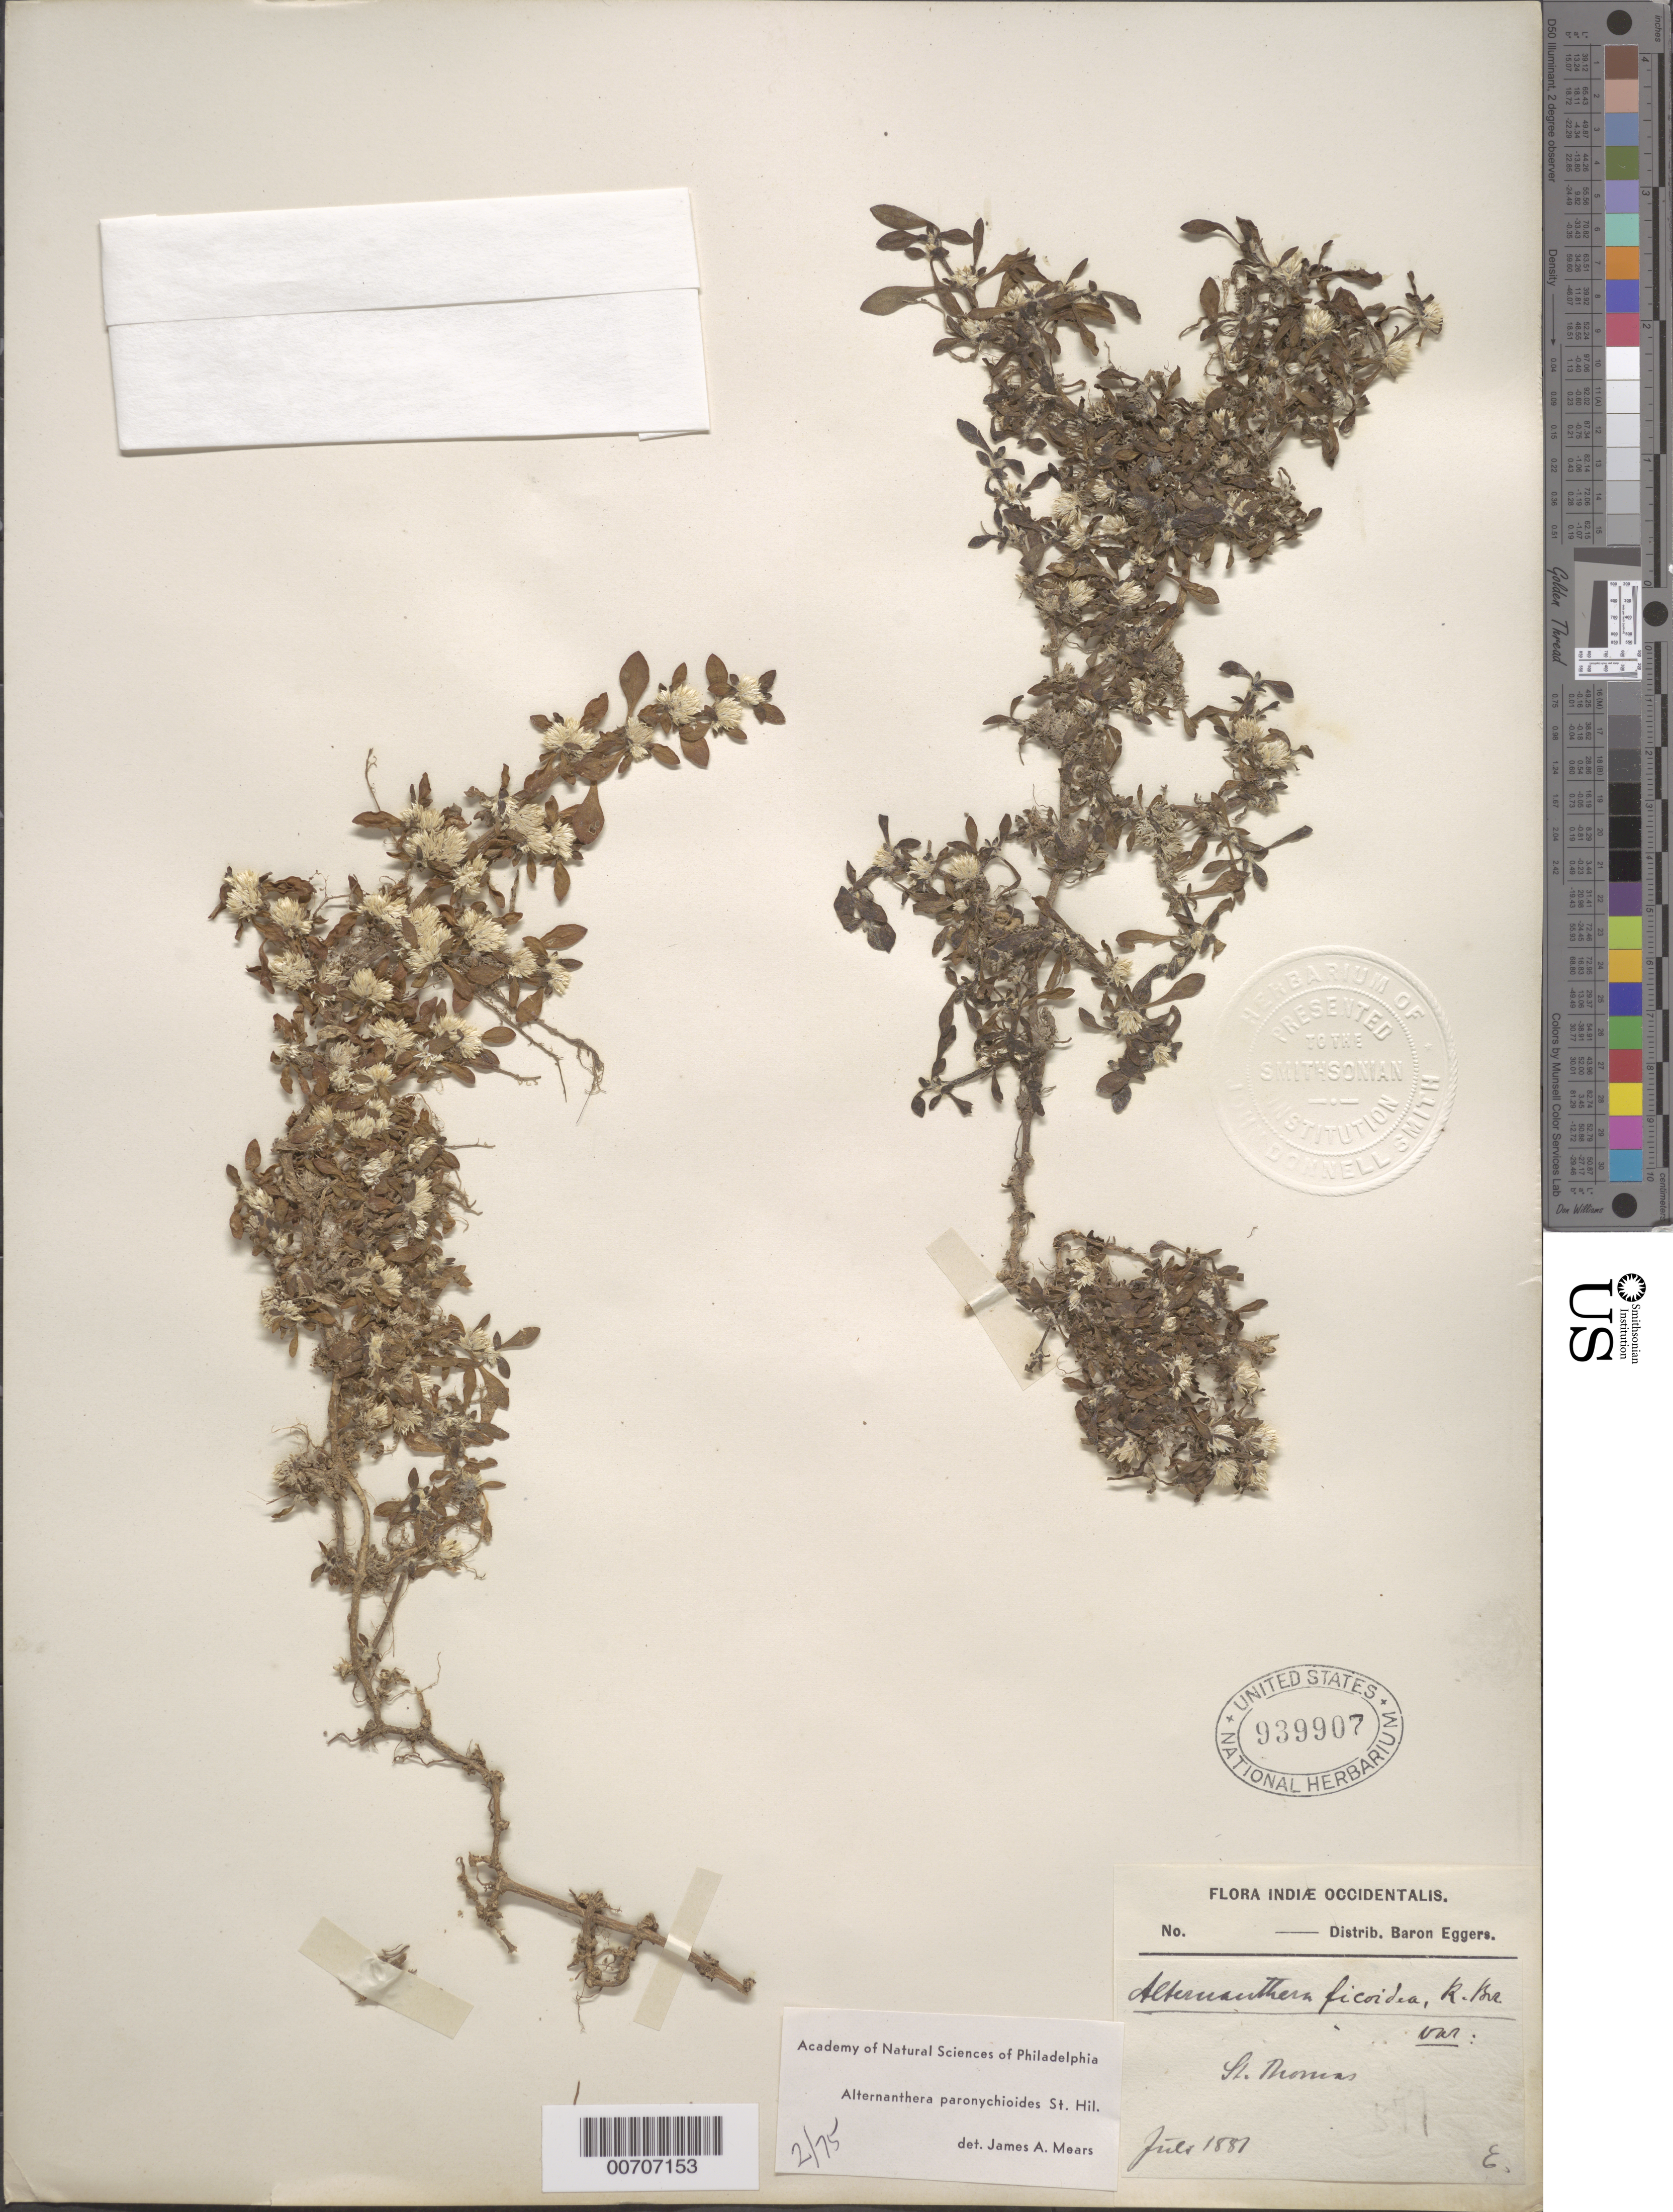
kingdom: Plantae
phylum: Tracheophyta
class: Magnoliopsida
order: Caryophyllales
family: Amaranthaceae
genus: Alternanthera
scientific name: Alternanthera paronychioides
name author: A. St.-Hil.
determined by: Mears, J. A., (PH), Academy of Natural Sciences of Philadelphia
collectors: H. F. A. von Eggers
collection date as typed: Jun 1881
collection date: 1881-06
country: U.S. Virgin Islands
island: St. Thomas Island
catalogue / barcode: US 939907